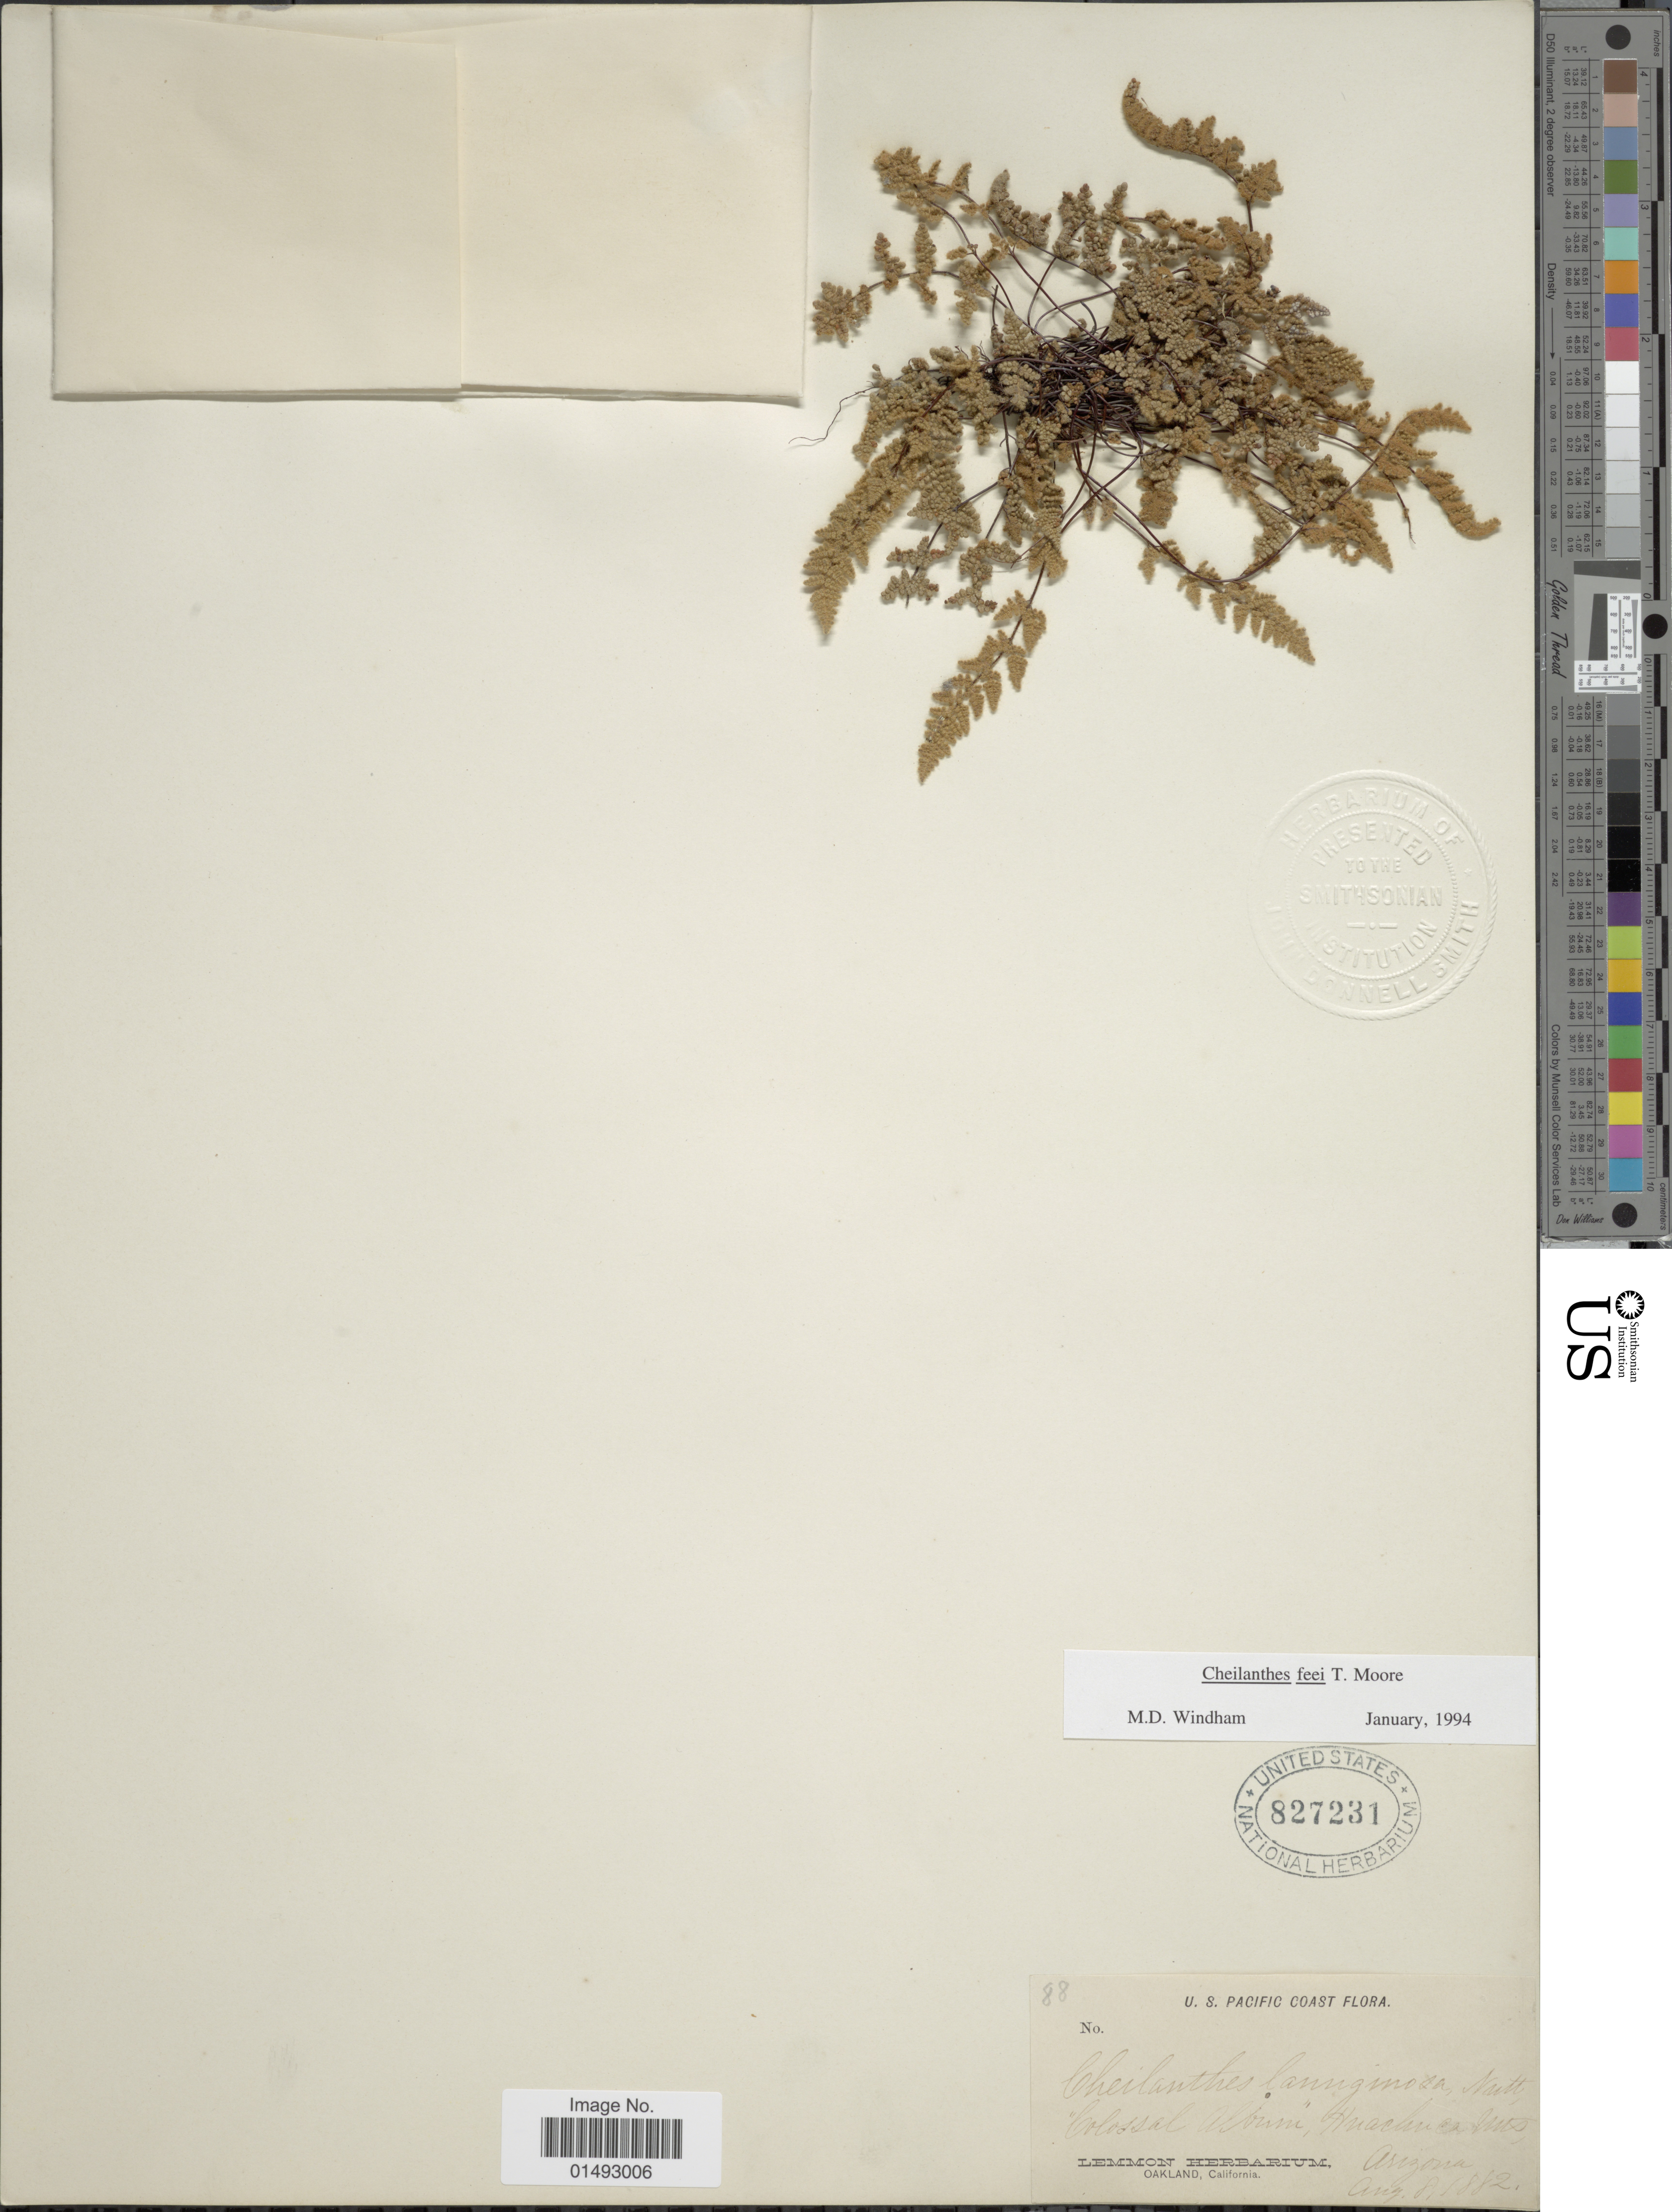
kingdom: Plantae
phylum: Tracheophyta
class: Polypodiopsida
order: Polypodiales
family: Pteridaceae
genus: Myriopteris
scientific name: Myriopteris gracilis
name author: Fée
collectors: ex herb. Lemmon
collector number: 88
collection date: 1882-08-08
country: United States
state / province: Arizona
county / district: Cochise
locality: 'Colossal Album', Huachuca Mts, U.S. Pacific Coast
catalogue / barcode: US 827231